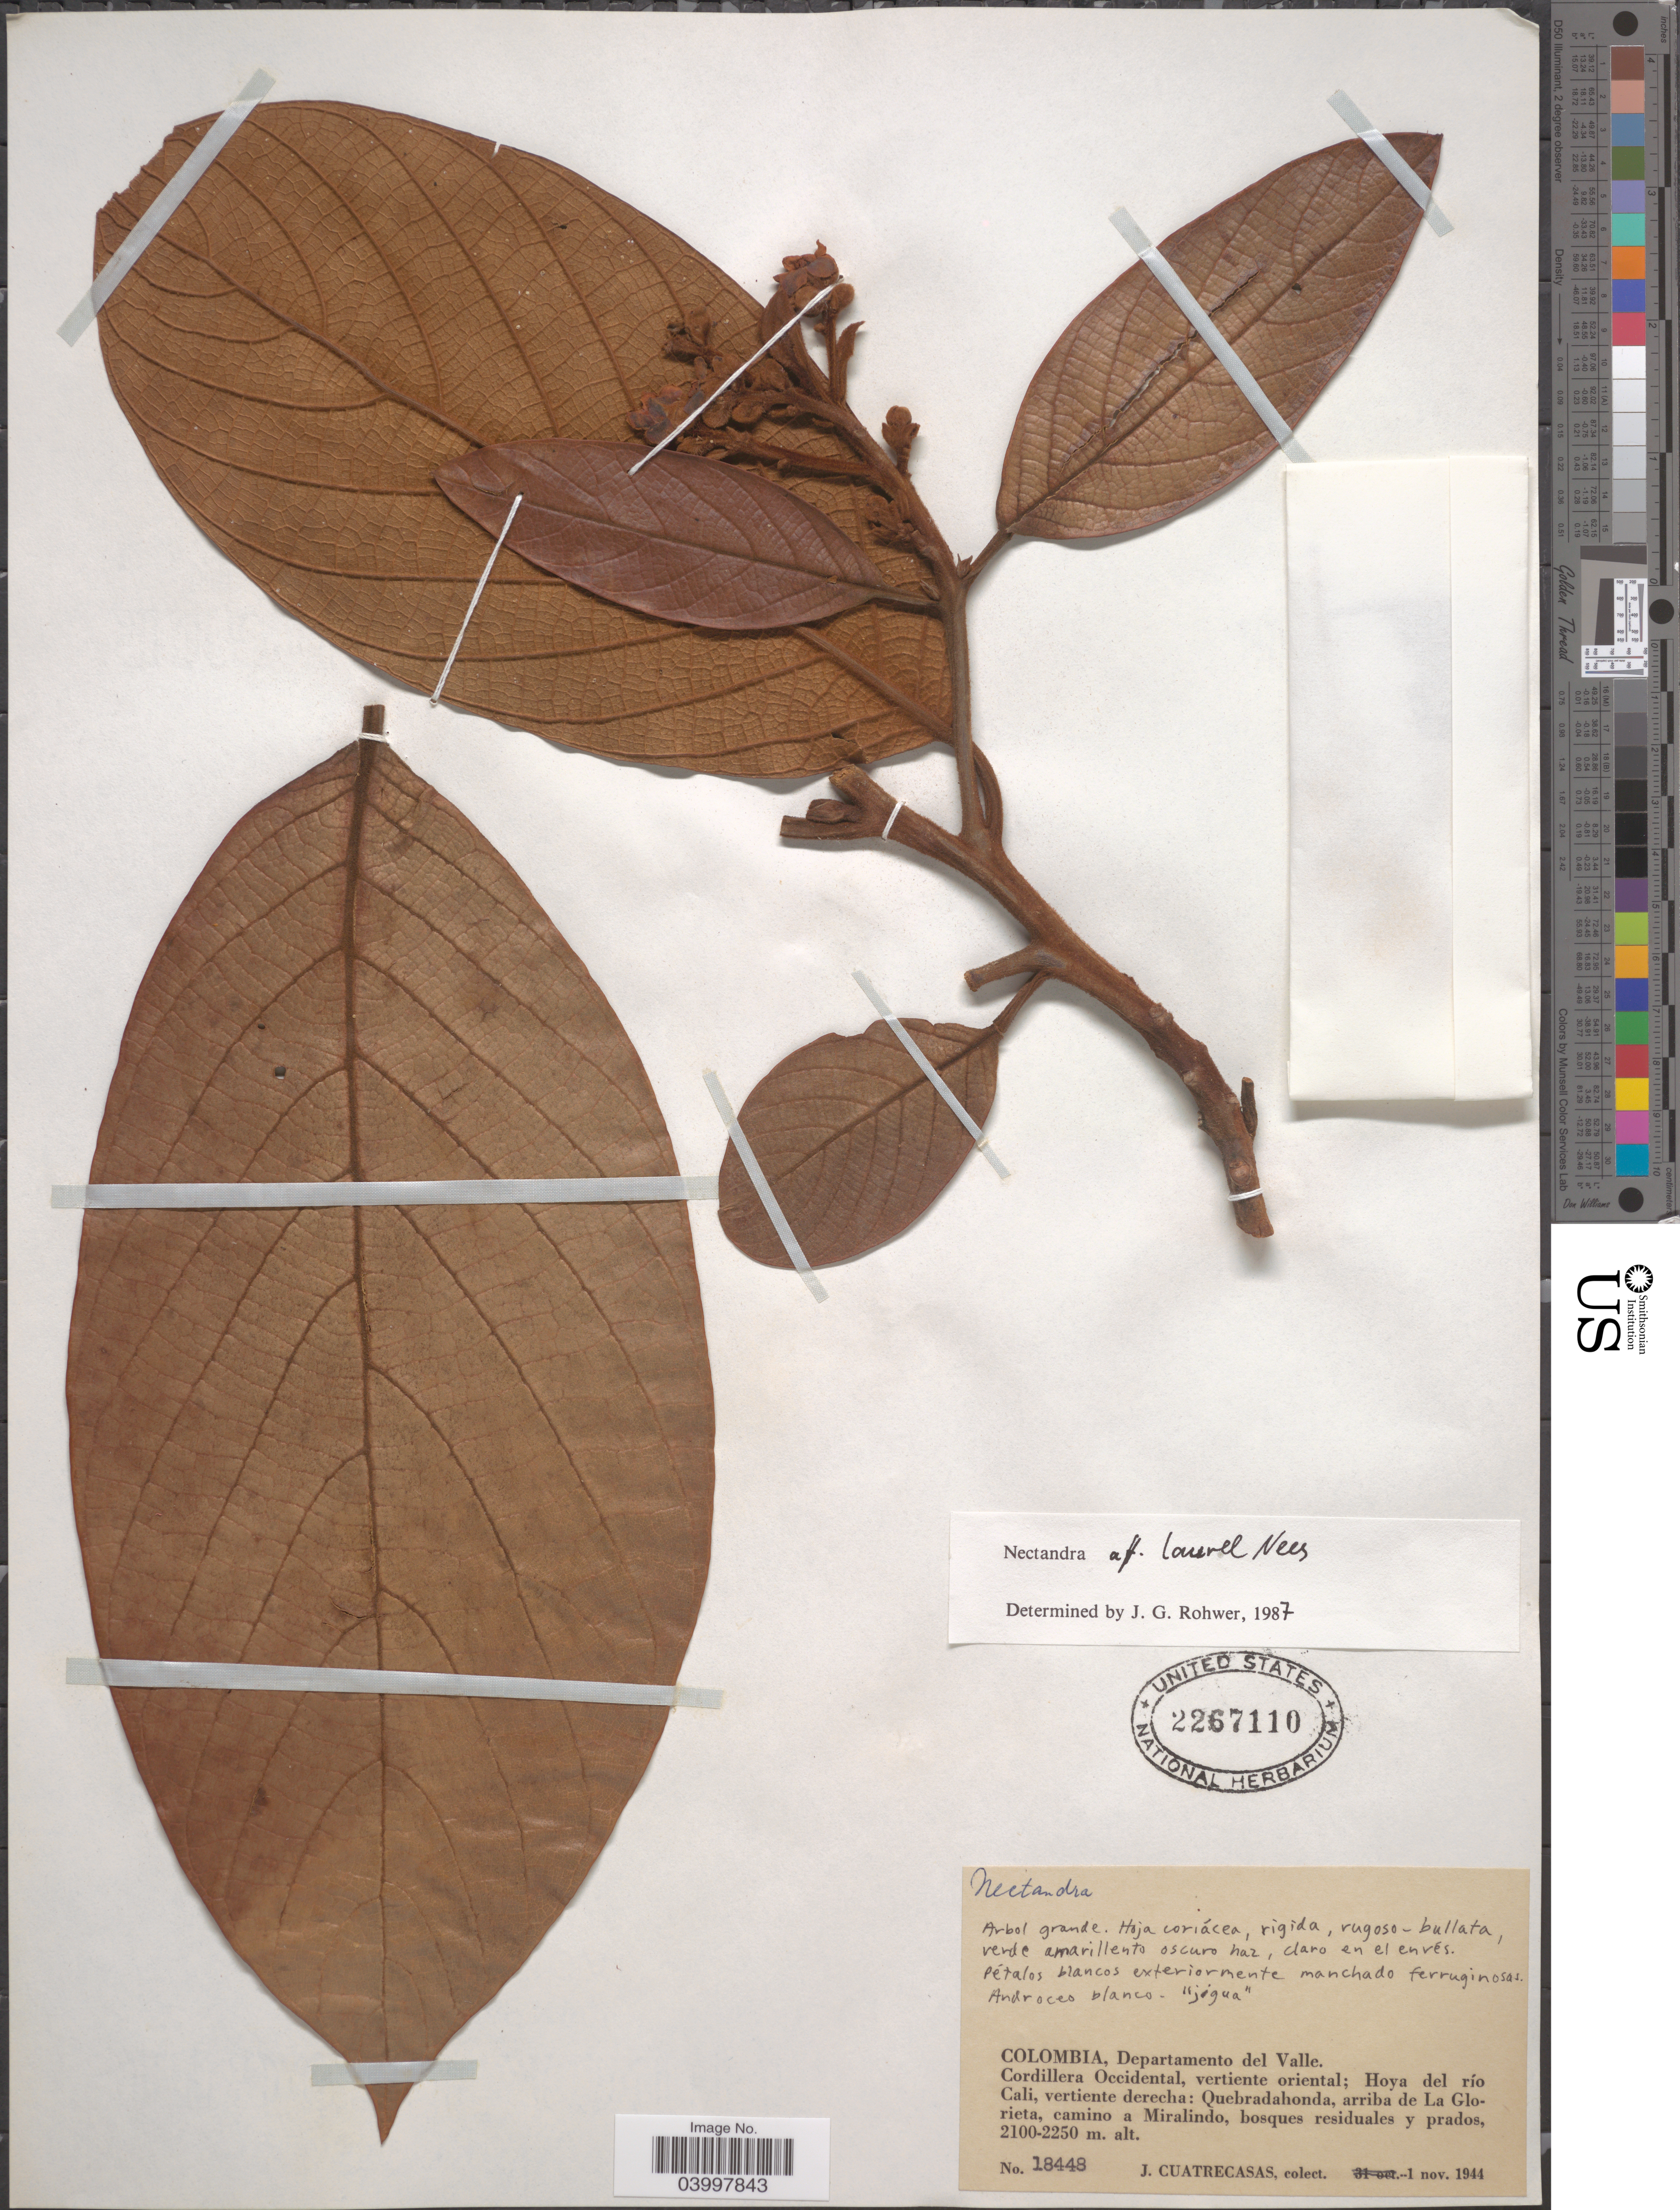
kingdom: Plantae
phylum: Tracheophyta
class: Magnoliopsida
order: Laurales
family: Lauraceae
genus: Nectandra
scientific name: Nectandra laurel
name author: Nees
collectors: J. Cuatrecasas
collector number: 18448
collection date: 1944-11-01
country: Colombia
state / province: Valle del Cauca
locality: Departamento del Valle. Cordillera Occidental, vertiente oriental; Hoya del río Cali, vertiente derecha: Quebradahonda, arriba de La Glorieta, camino a Miralindo, bosques residuales y prados.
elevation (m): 2100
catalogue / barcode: US 2267110